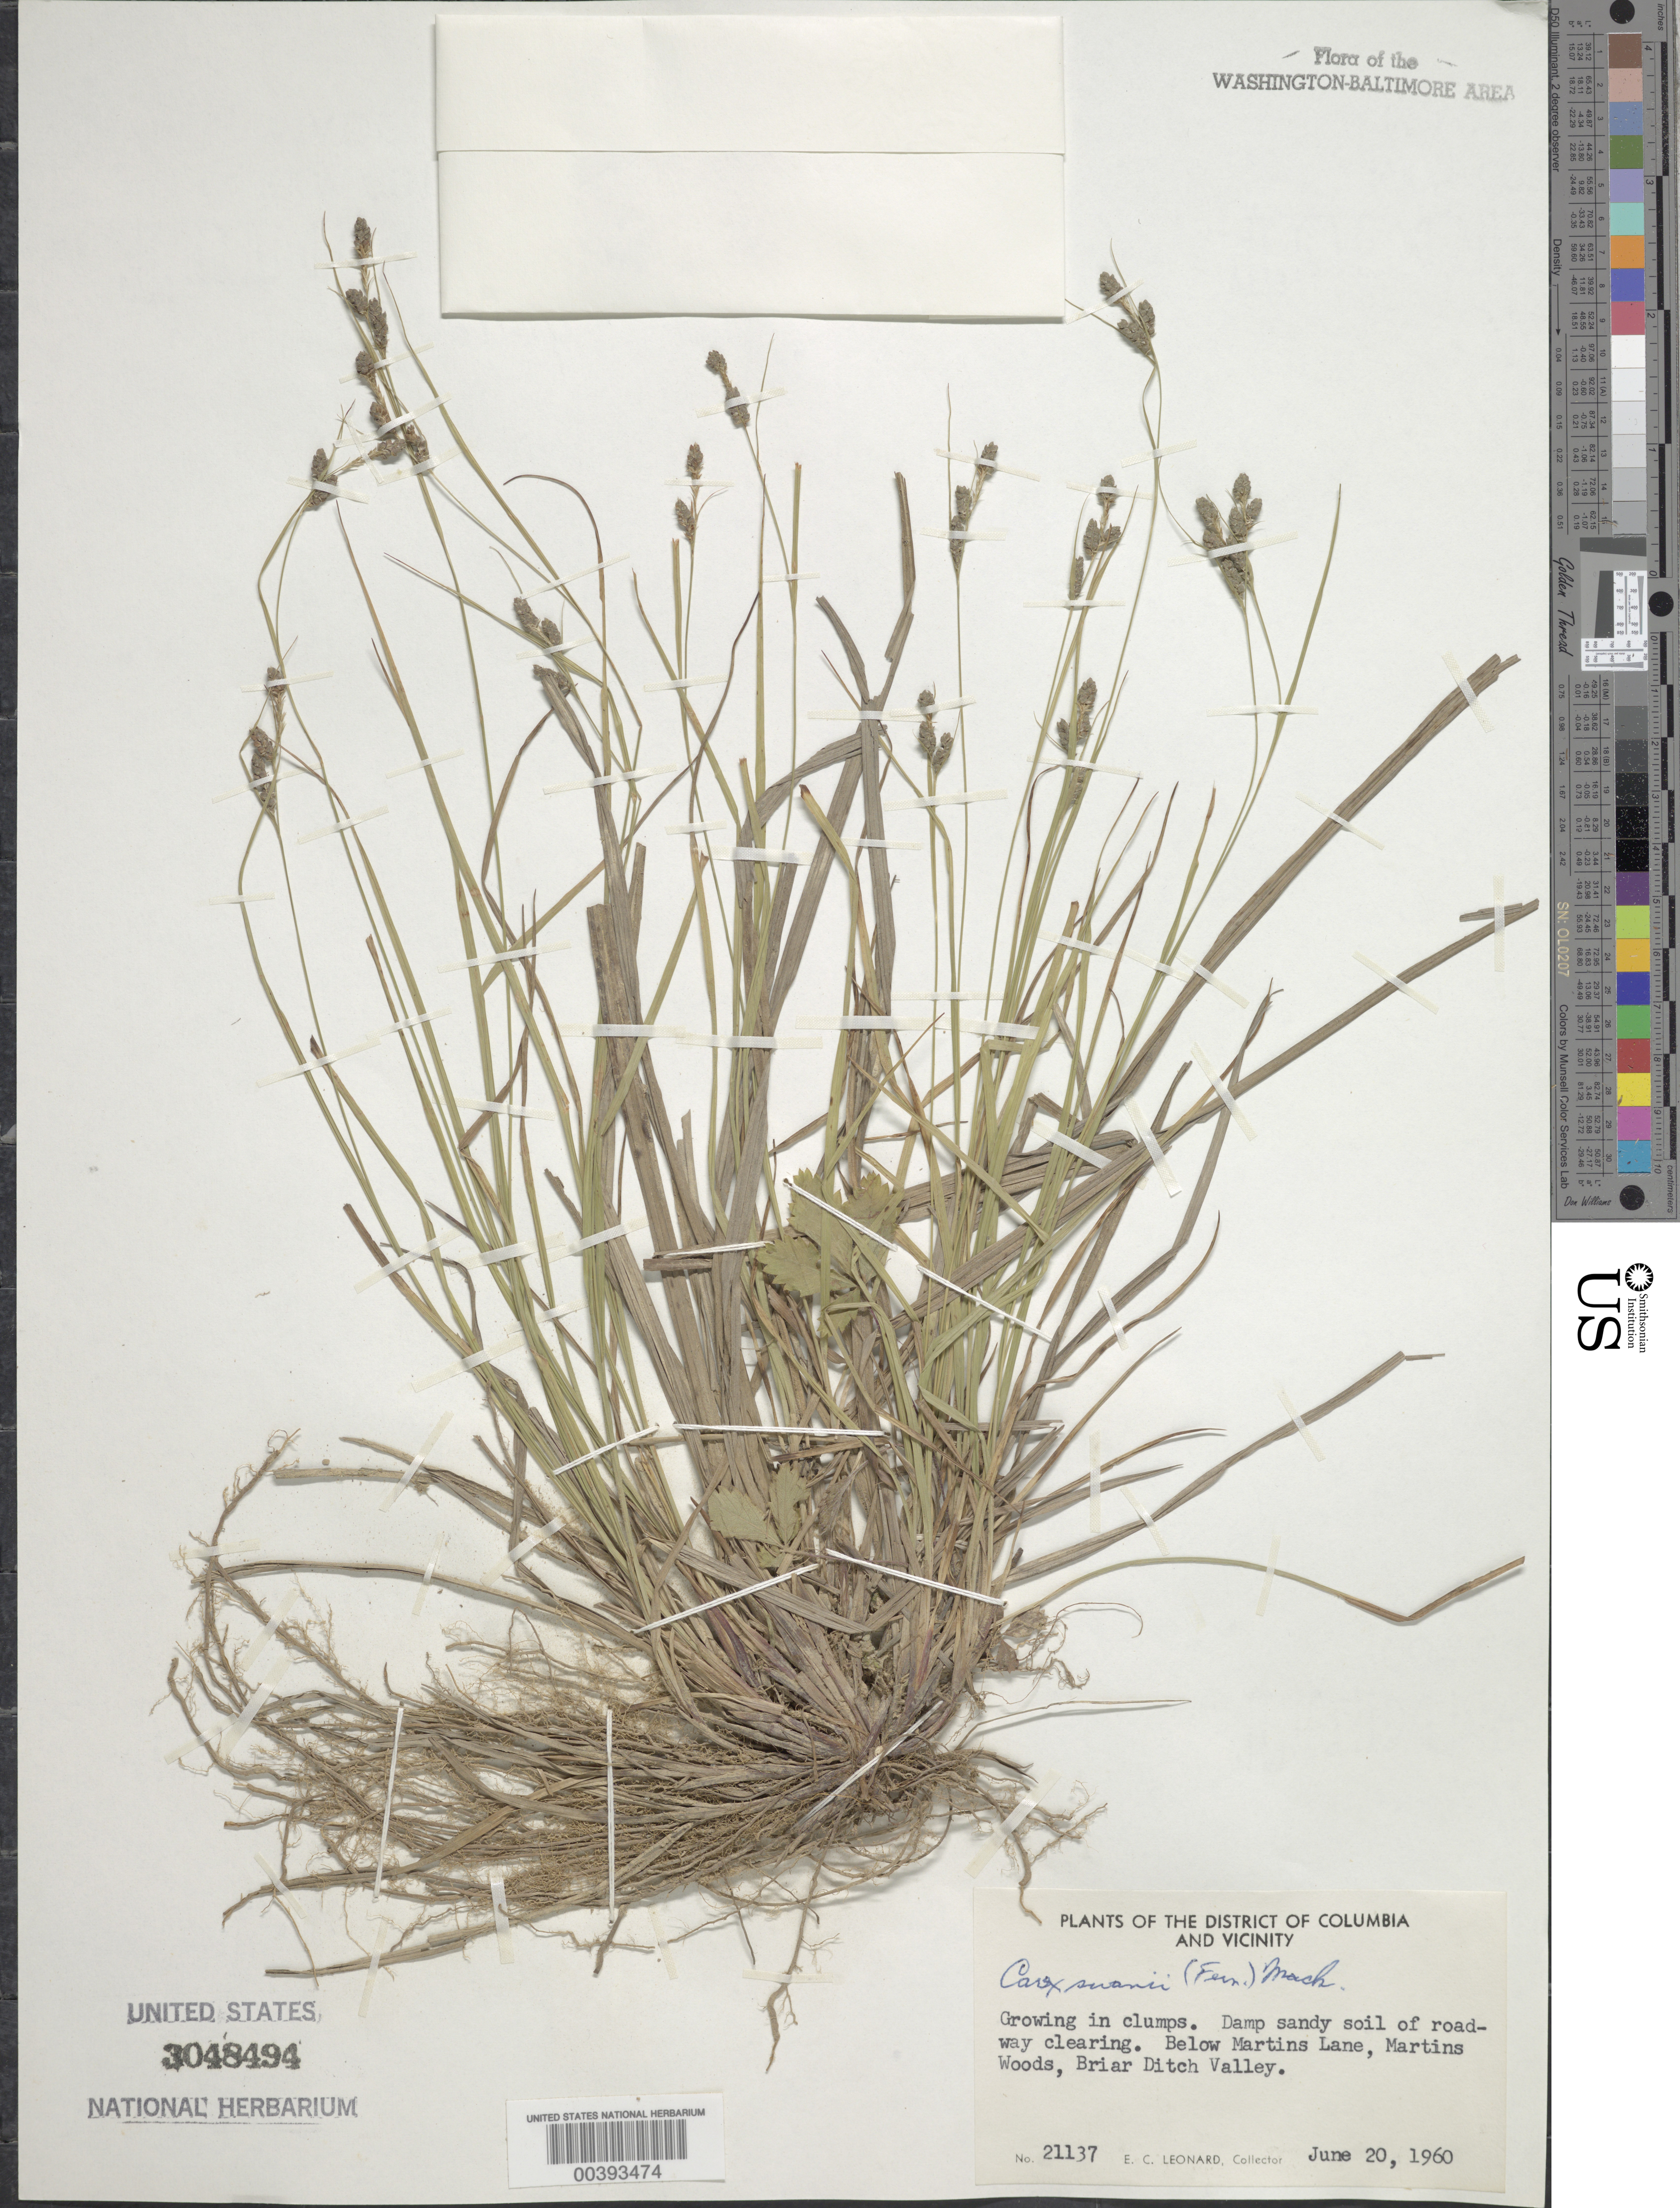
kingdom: Plantae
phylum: Tracheophyta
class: Liliopsida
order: Poales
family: Cyperaceae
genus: Carex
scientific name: Carex swanii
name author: (Fernald) Mack.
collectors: E. C. Leonard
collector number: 21137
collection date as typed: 20 Jun 1960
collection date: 1960-06-20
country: United States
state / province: Maryland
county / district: Prince George's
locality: Martins Lane, Briar Ditch Valley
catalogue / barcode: US 3048494